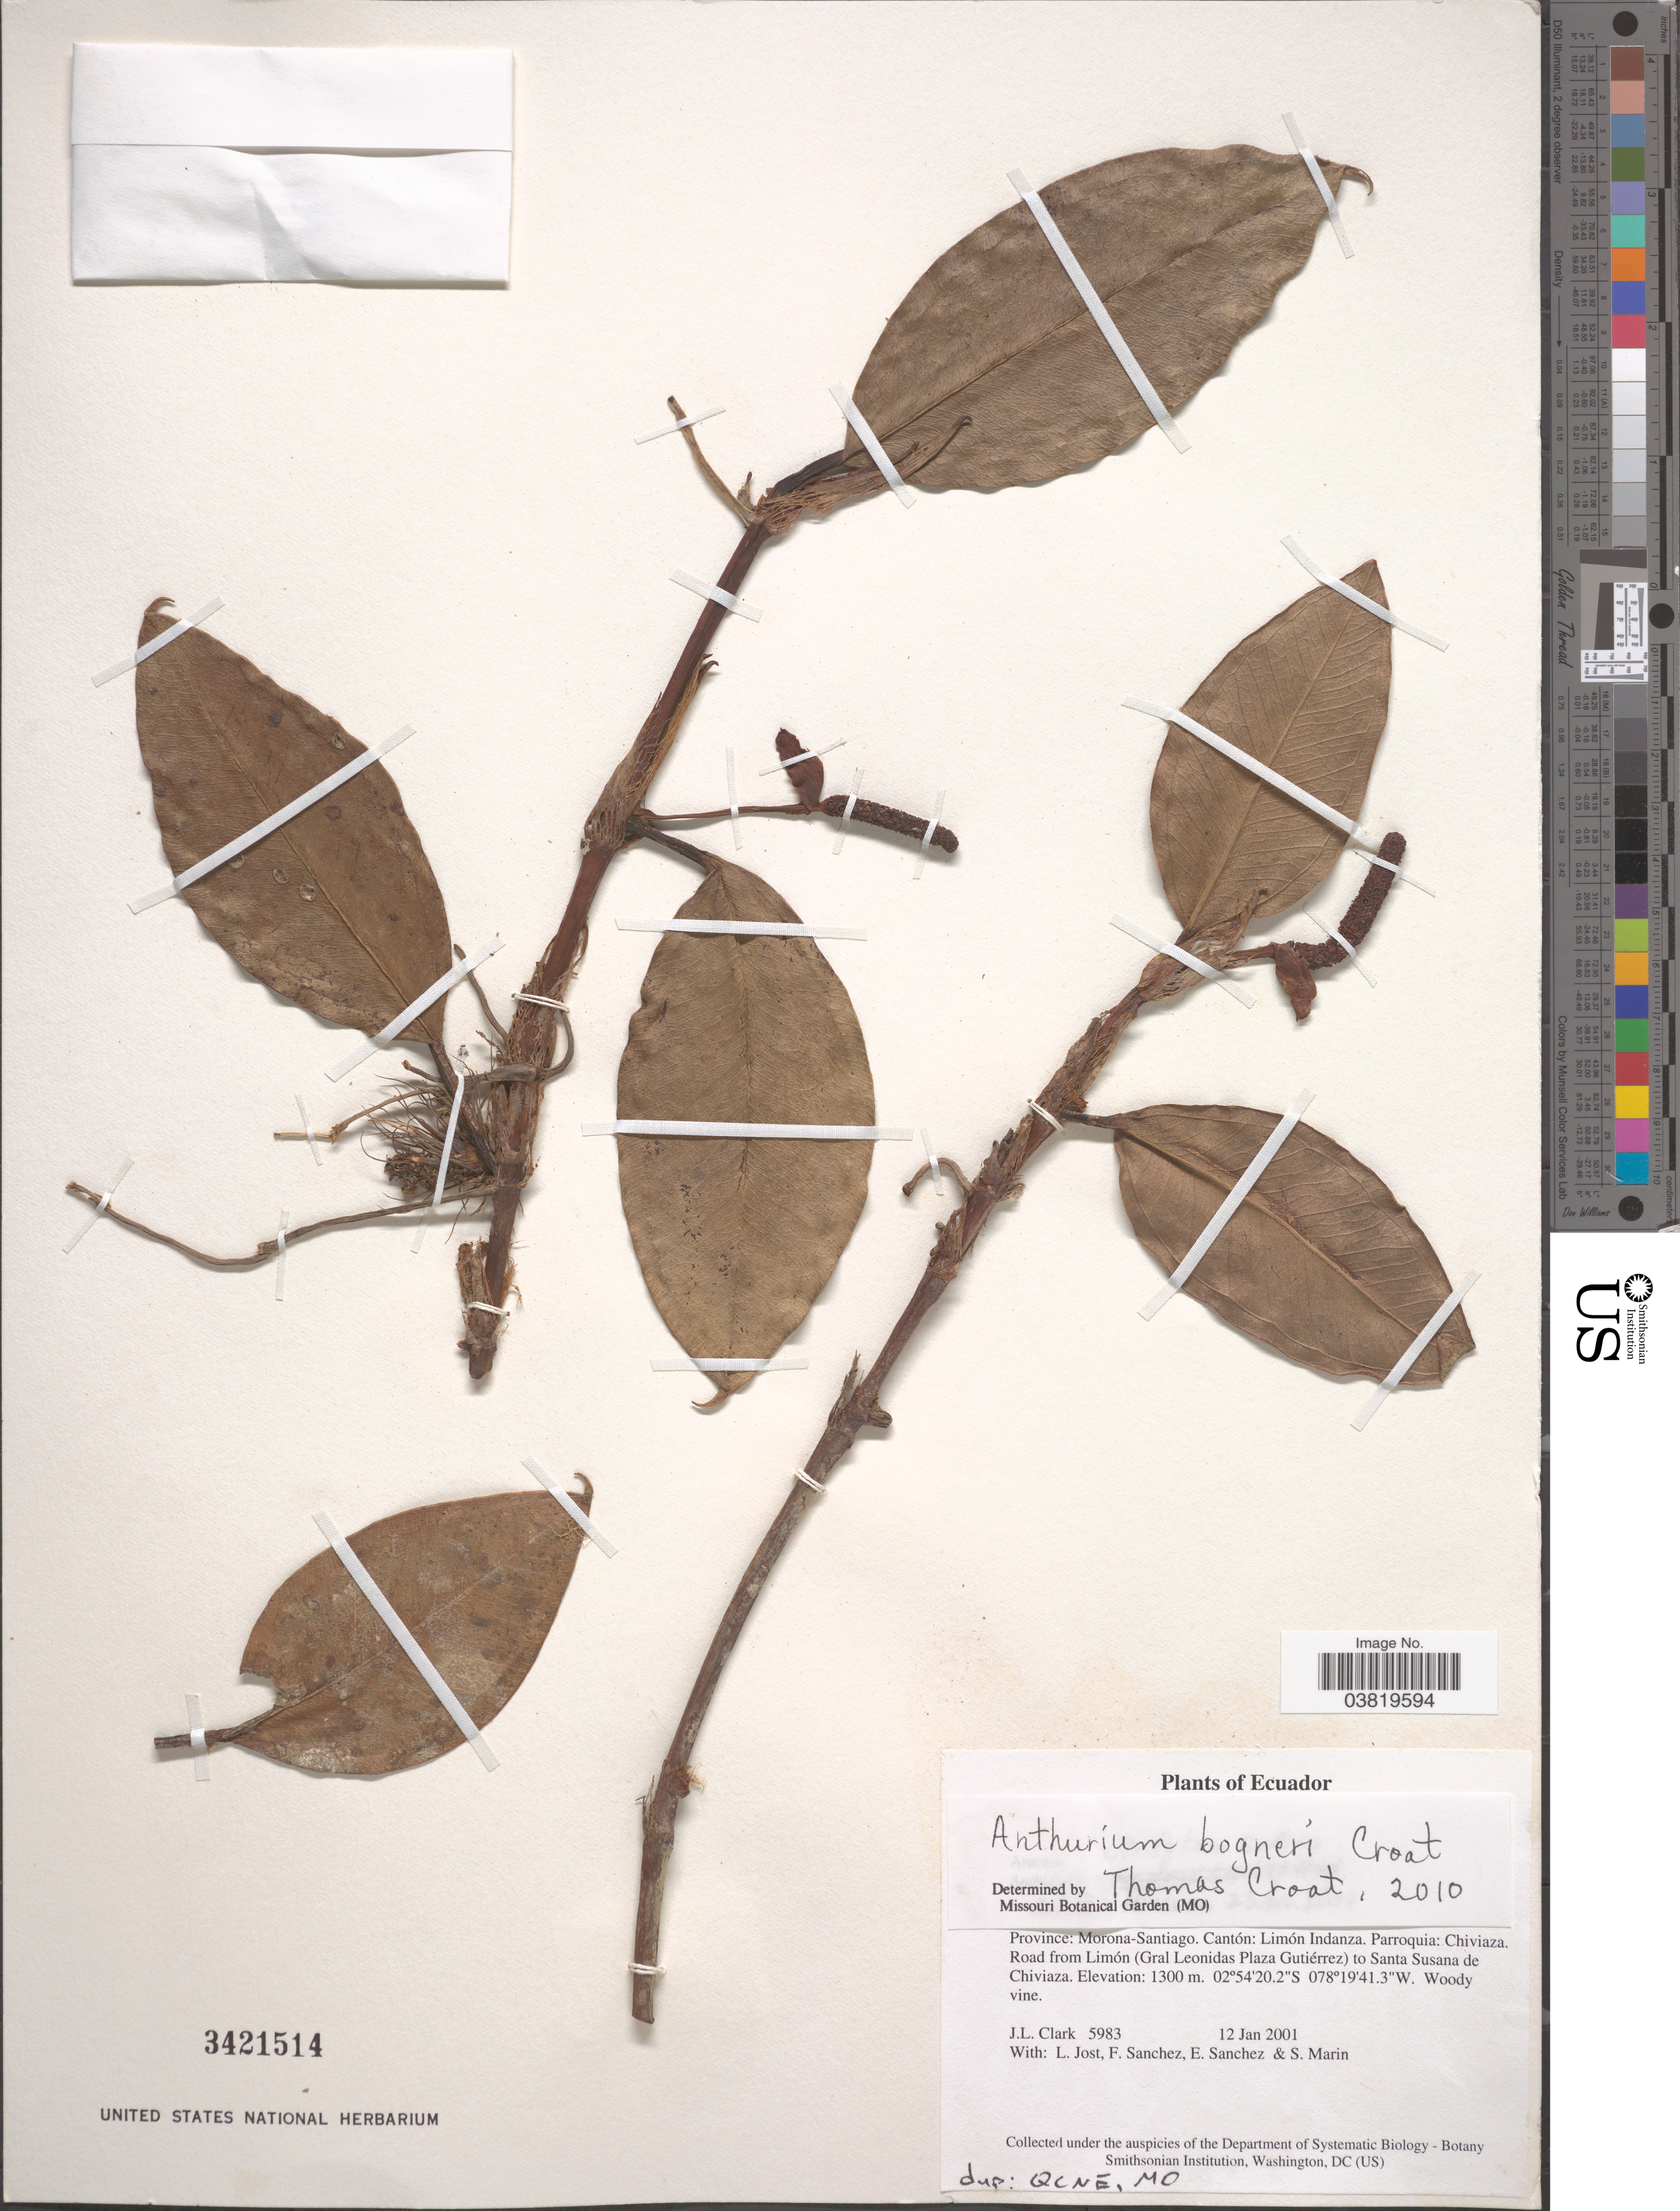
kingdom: Plantae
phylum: Tracheophyta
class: Liliopsida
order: Alismatales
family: Araceae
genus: Anthurium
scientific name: Anthurium bogneri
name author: Croat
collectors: J. L. Clark, L. Jost, F. Sanchez, E. Sanchez & S. Marin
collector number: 5983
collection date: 2001-01-12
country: Ecuador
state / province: Morona-Santiago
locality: Cantón: Limón Indanza. Parroquia: Chiviaza. Road from Limón (Gral Leonidas Plaza Gutiérrez) to Santa Susana de Chiviaza.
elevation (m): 1300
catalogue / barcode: US 3421514